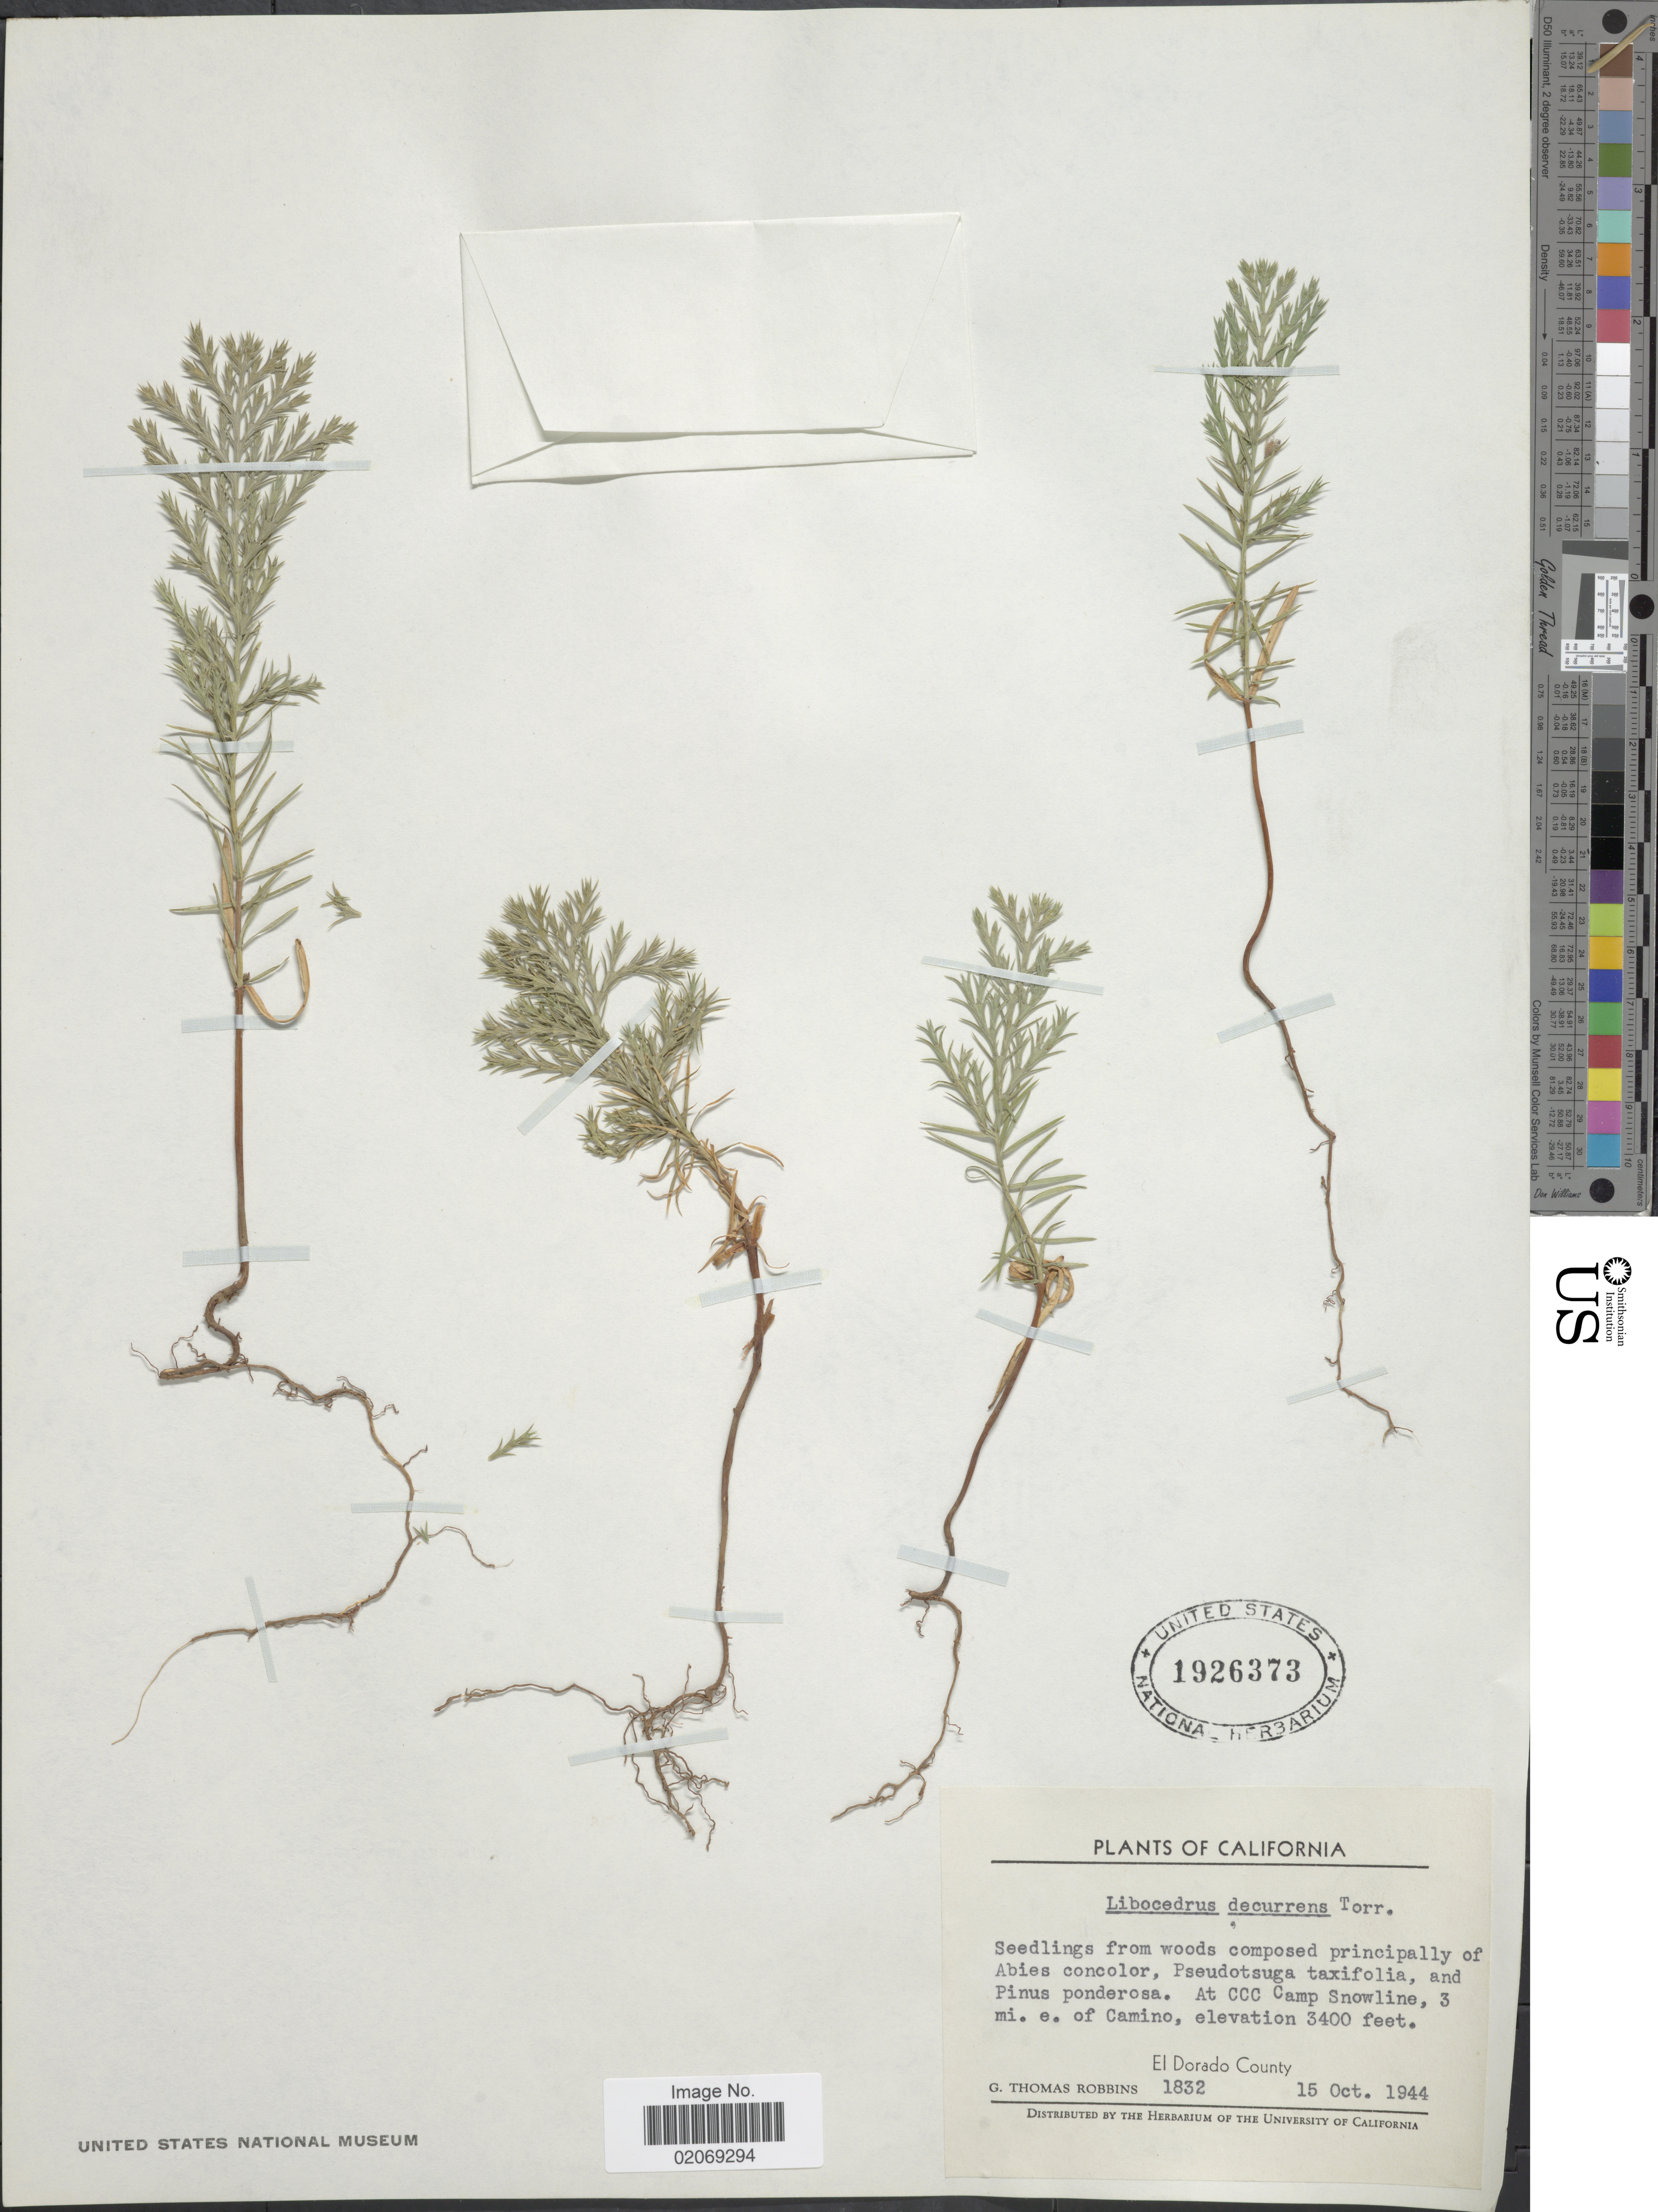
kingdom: Plantae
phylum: Tracheophyta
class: Pinopsida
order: Pinales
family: Cupressaceae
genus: Libocedrus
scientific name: Libocedrus decurrens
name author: Torr.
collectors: G. T. Robbins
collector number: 1832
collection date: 1944-10-15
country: United States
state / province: California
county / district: El Dorado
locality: At CCC Camp Snowline, 3 mi e of Camino, El Dorado County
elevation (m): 1036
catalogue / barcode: US 1926373